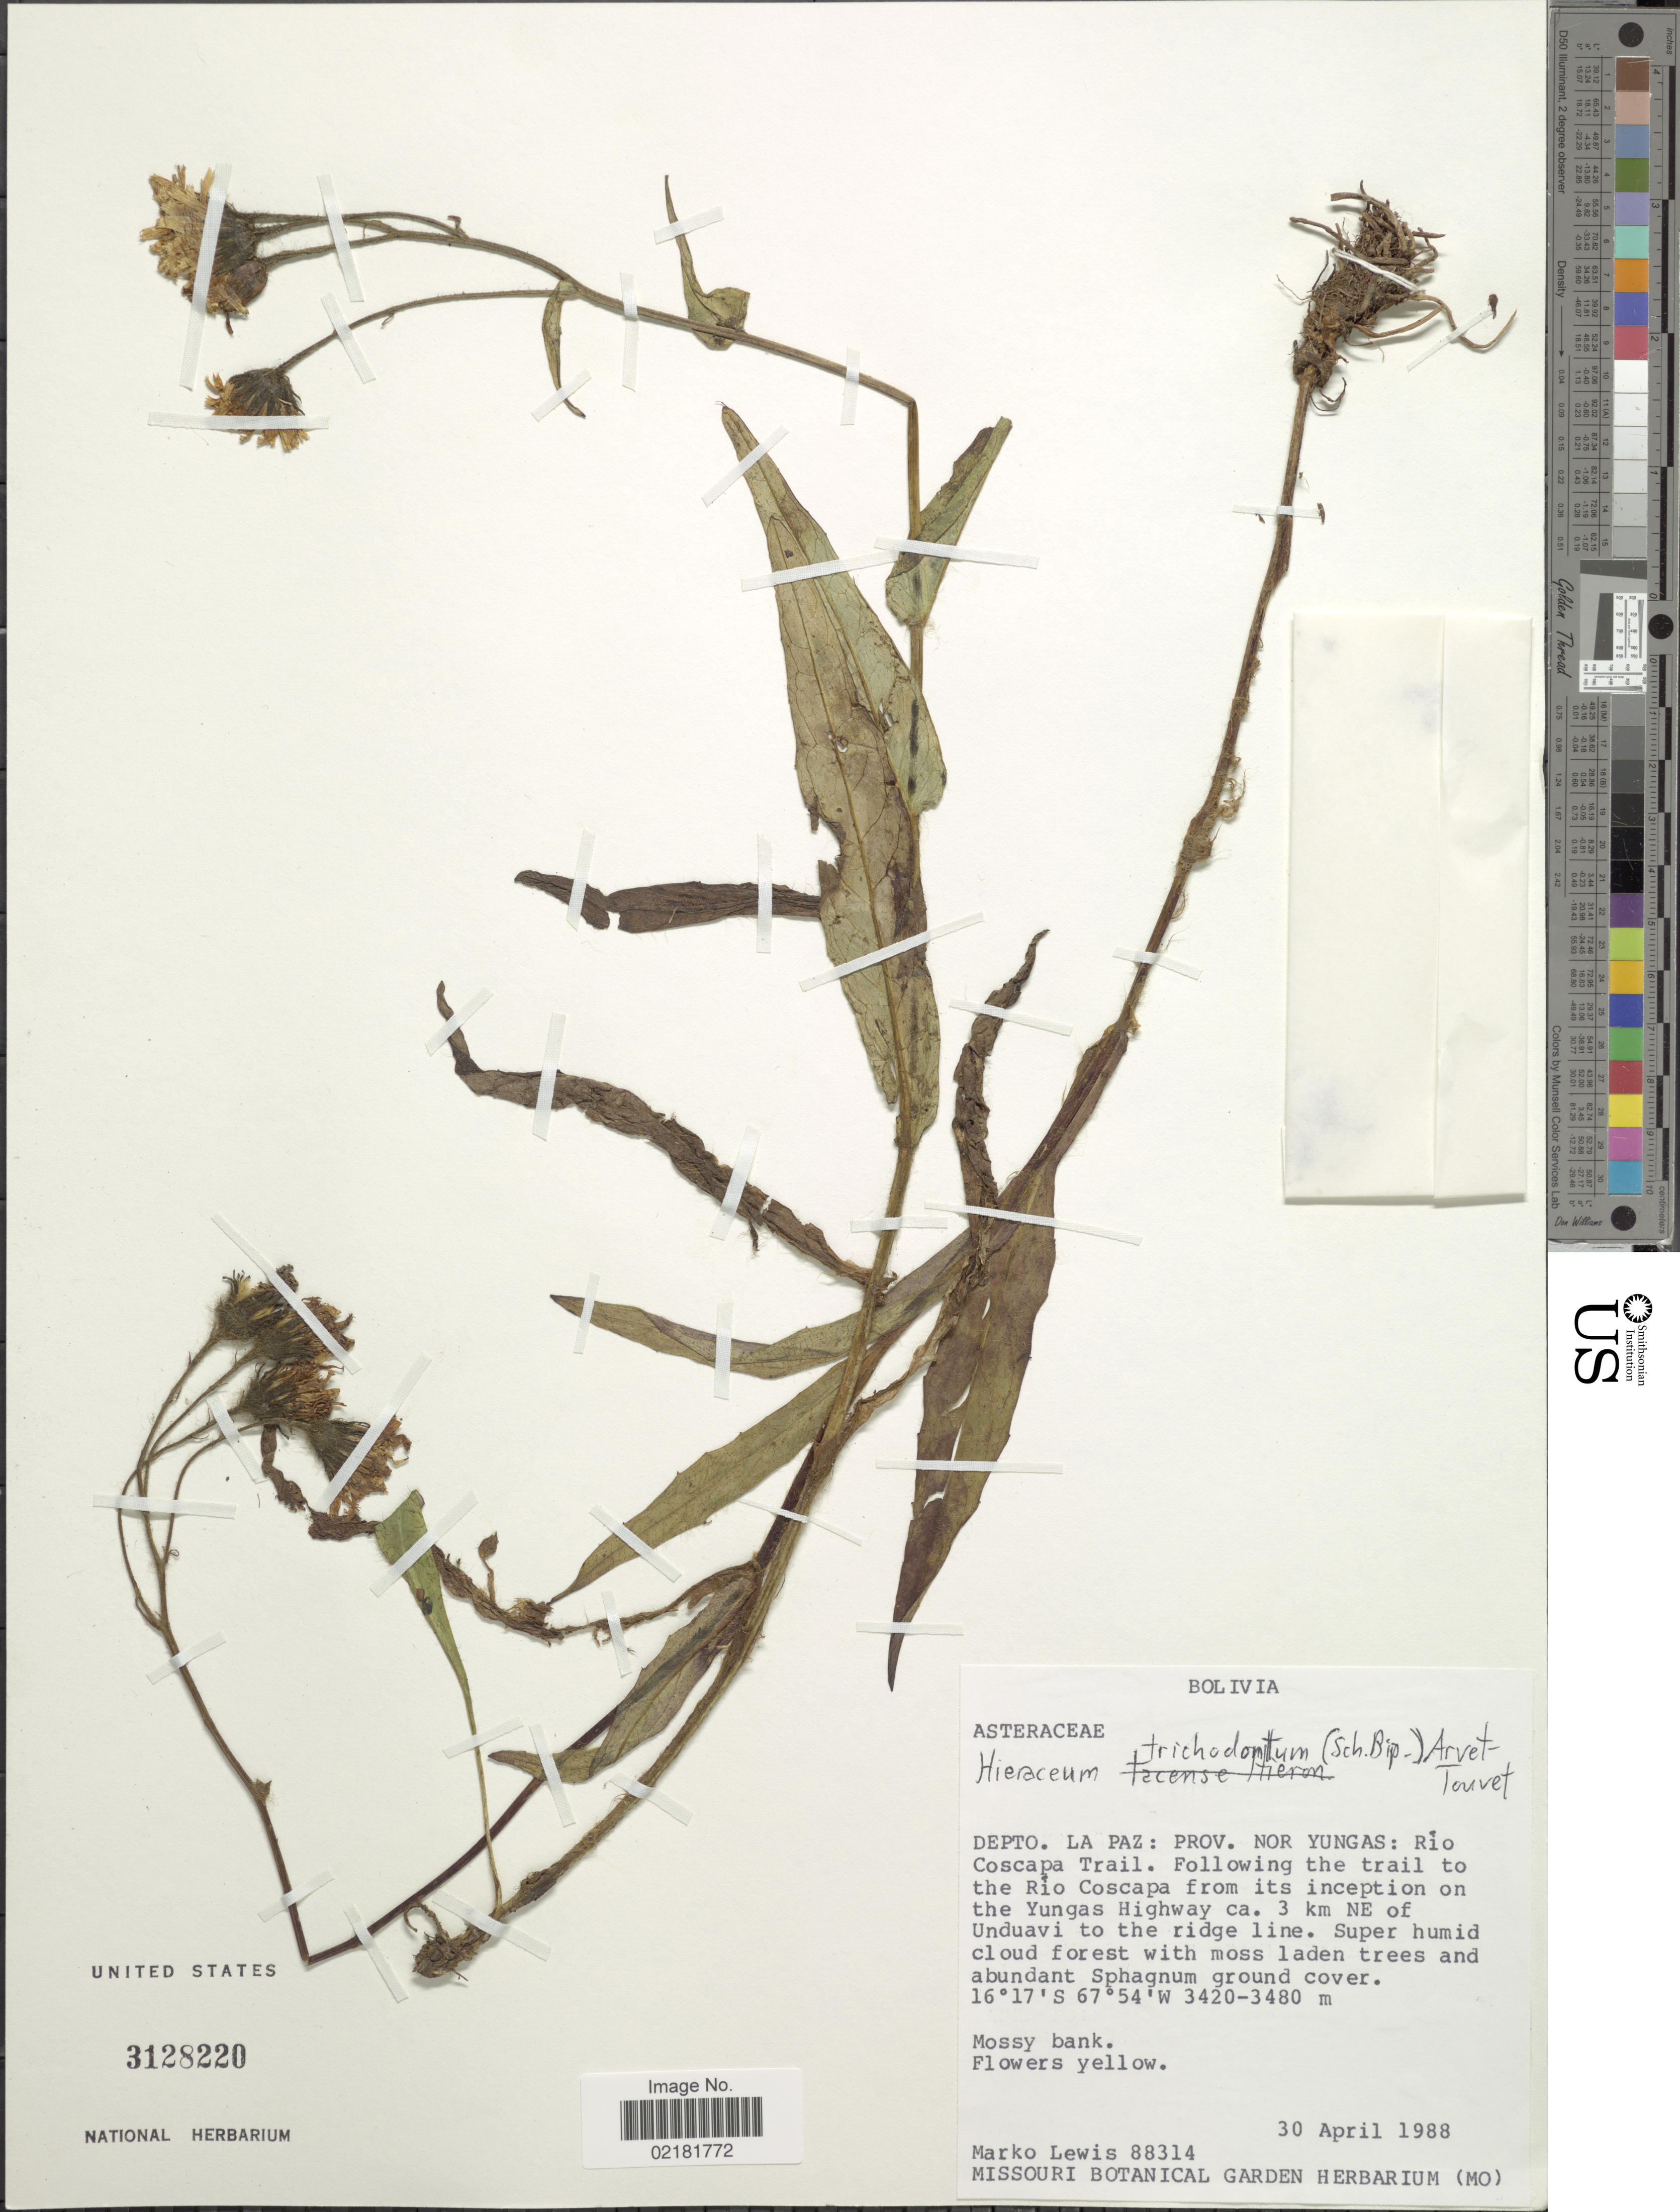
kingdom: Plantae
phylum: Tracheophyta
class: Magnoliopsida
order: Asterales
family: Asteraceae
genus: Hieracium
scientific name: Hieracium trichodontum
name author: (Sch. Bip.) Arvet-Touvet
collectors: M. A. Lewis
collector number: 88314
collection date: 1988-04-30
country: Bolivia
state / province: La Paz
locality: Prov. Nor. Yungas: Rio Coscapa Trail, following the trail to the Rio Coscapa from its inception on the Yungas Highway ca. 3 km NE of Unduavi to the ridge line.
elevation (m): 3420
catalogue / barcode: US 3128220